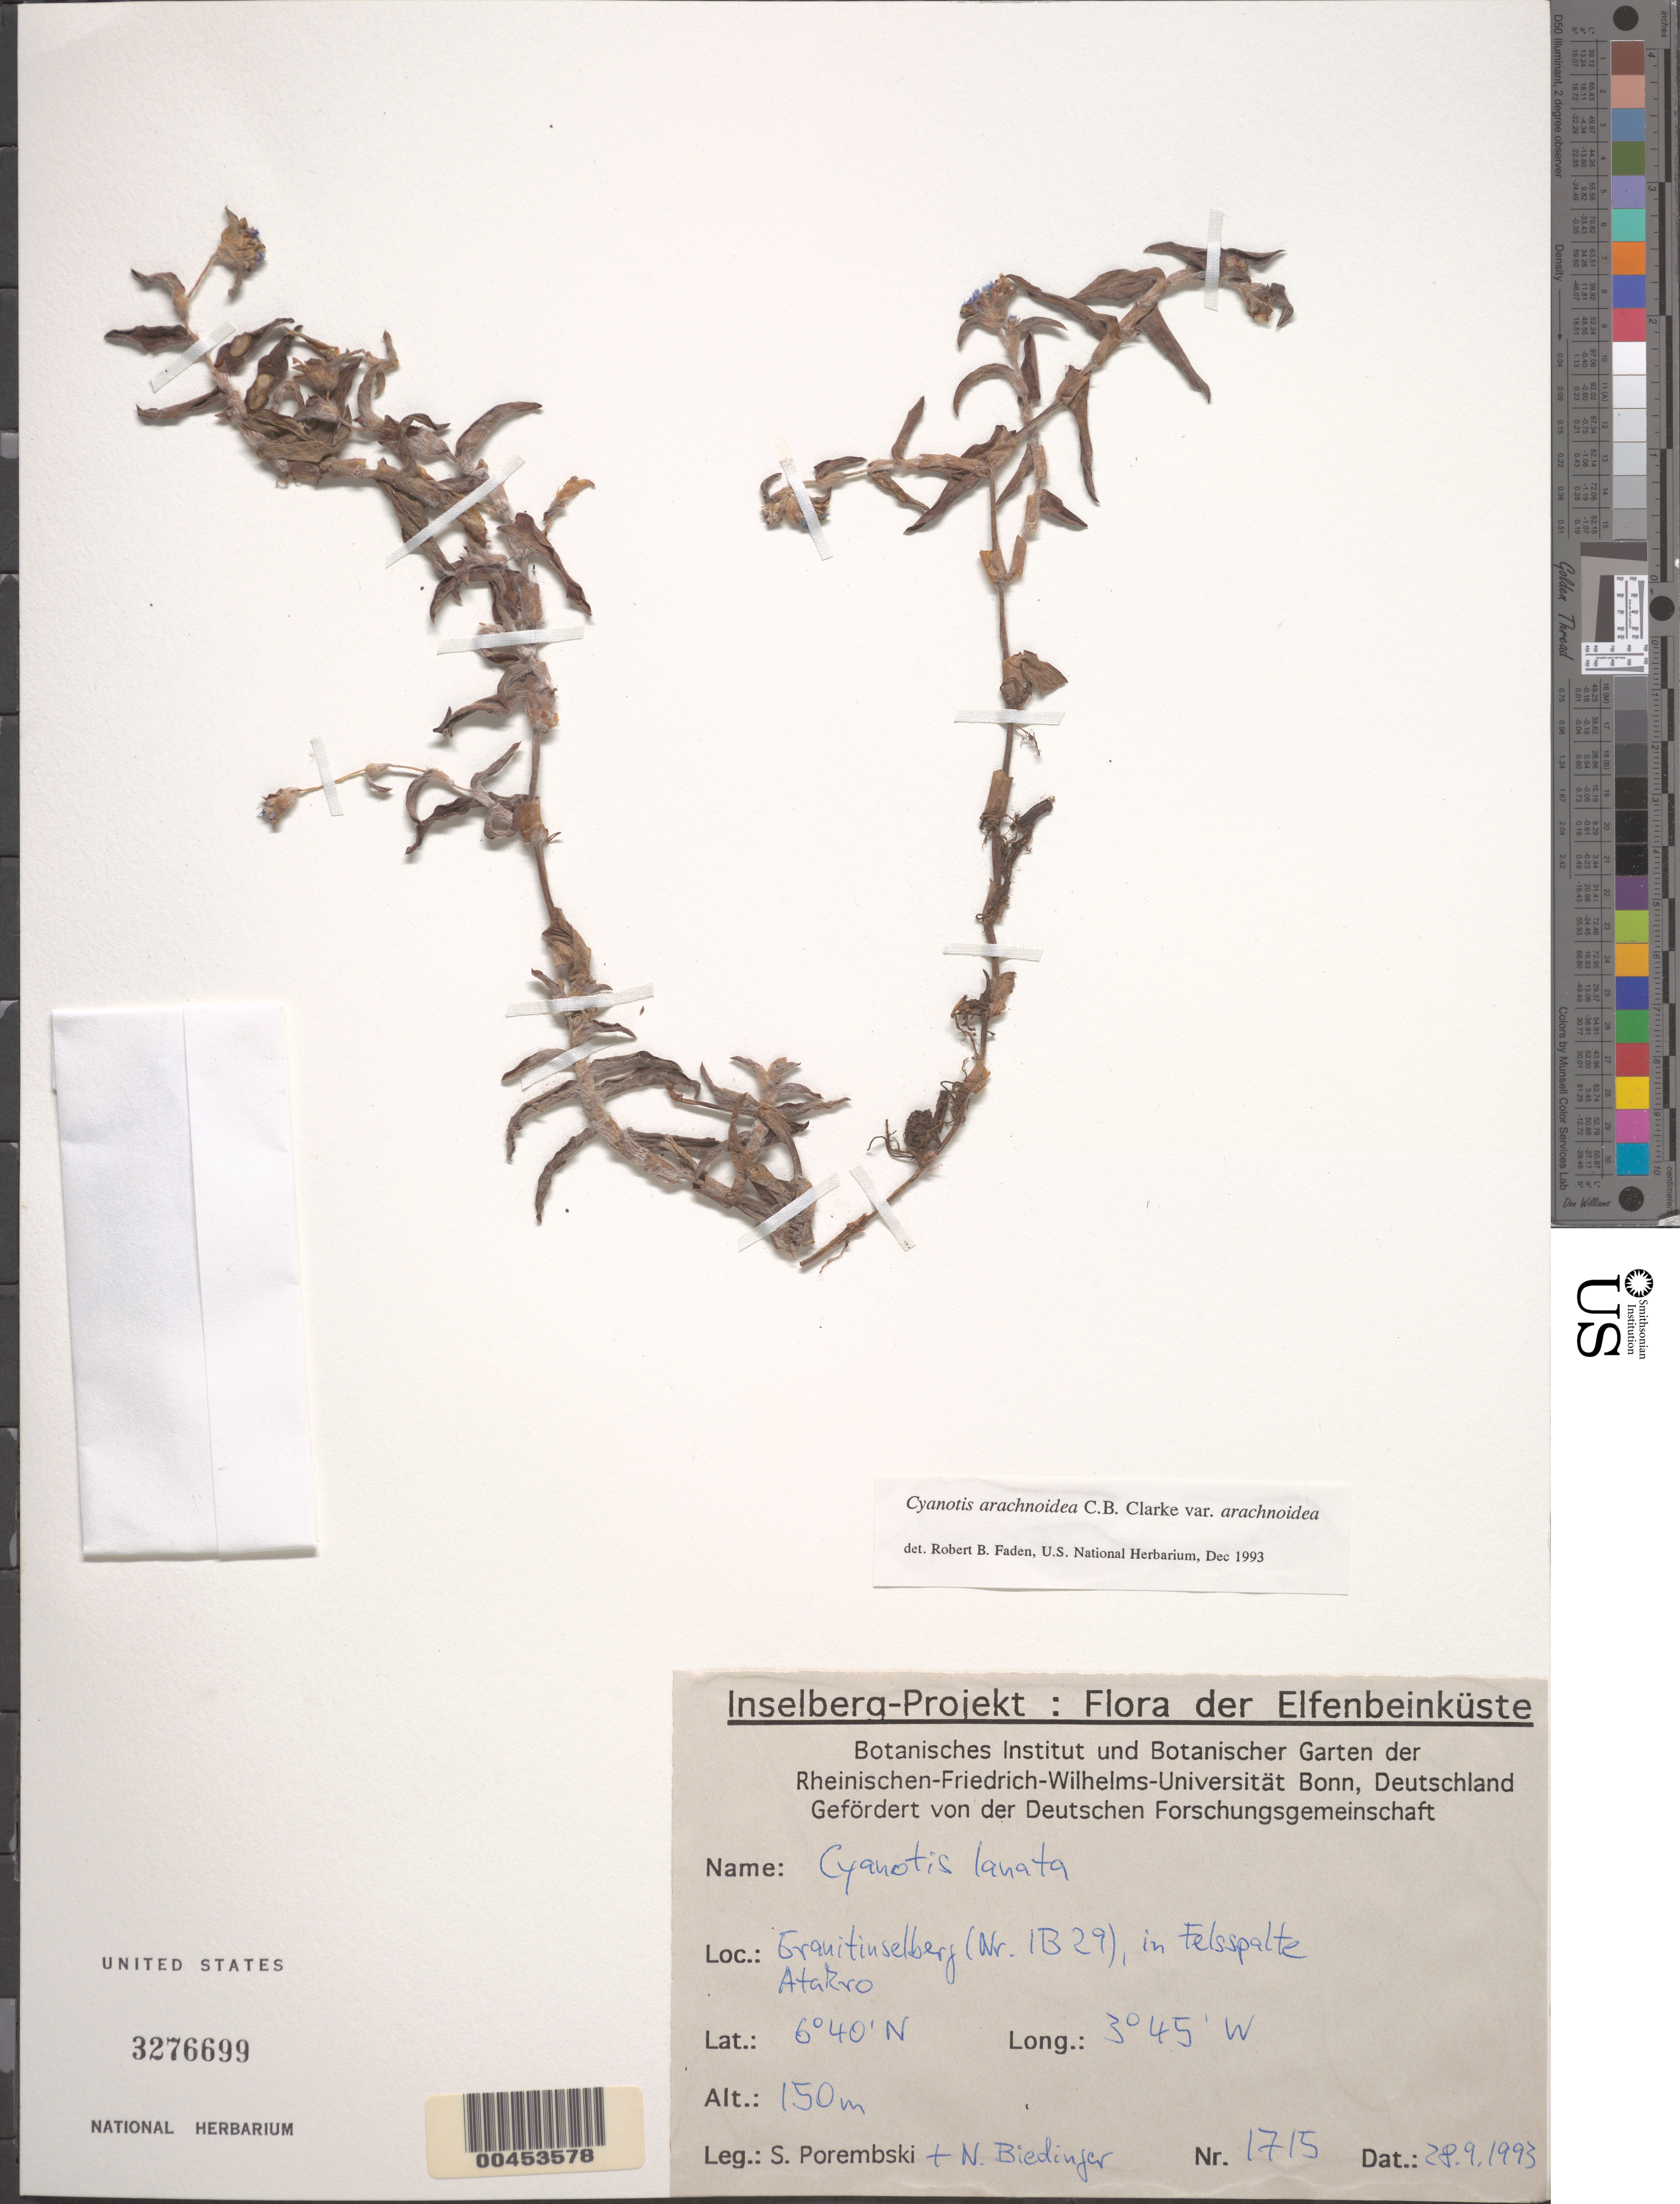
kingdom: Plantae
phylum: Tracheophyta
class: Liliopsida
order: Commelinales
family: Commelinaceae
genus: Cyanotis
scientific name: Cyanotis arachnoidea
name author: C.B. Clarke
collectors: S. Porembski & N. Biedinger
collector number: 1715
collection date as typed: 28 Sep 1993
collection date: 1993-09-28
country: Ivory Coast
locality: (nr. 1b29), Atakro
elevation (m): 150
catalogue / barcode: US 3276699